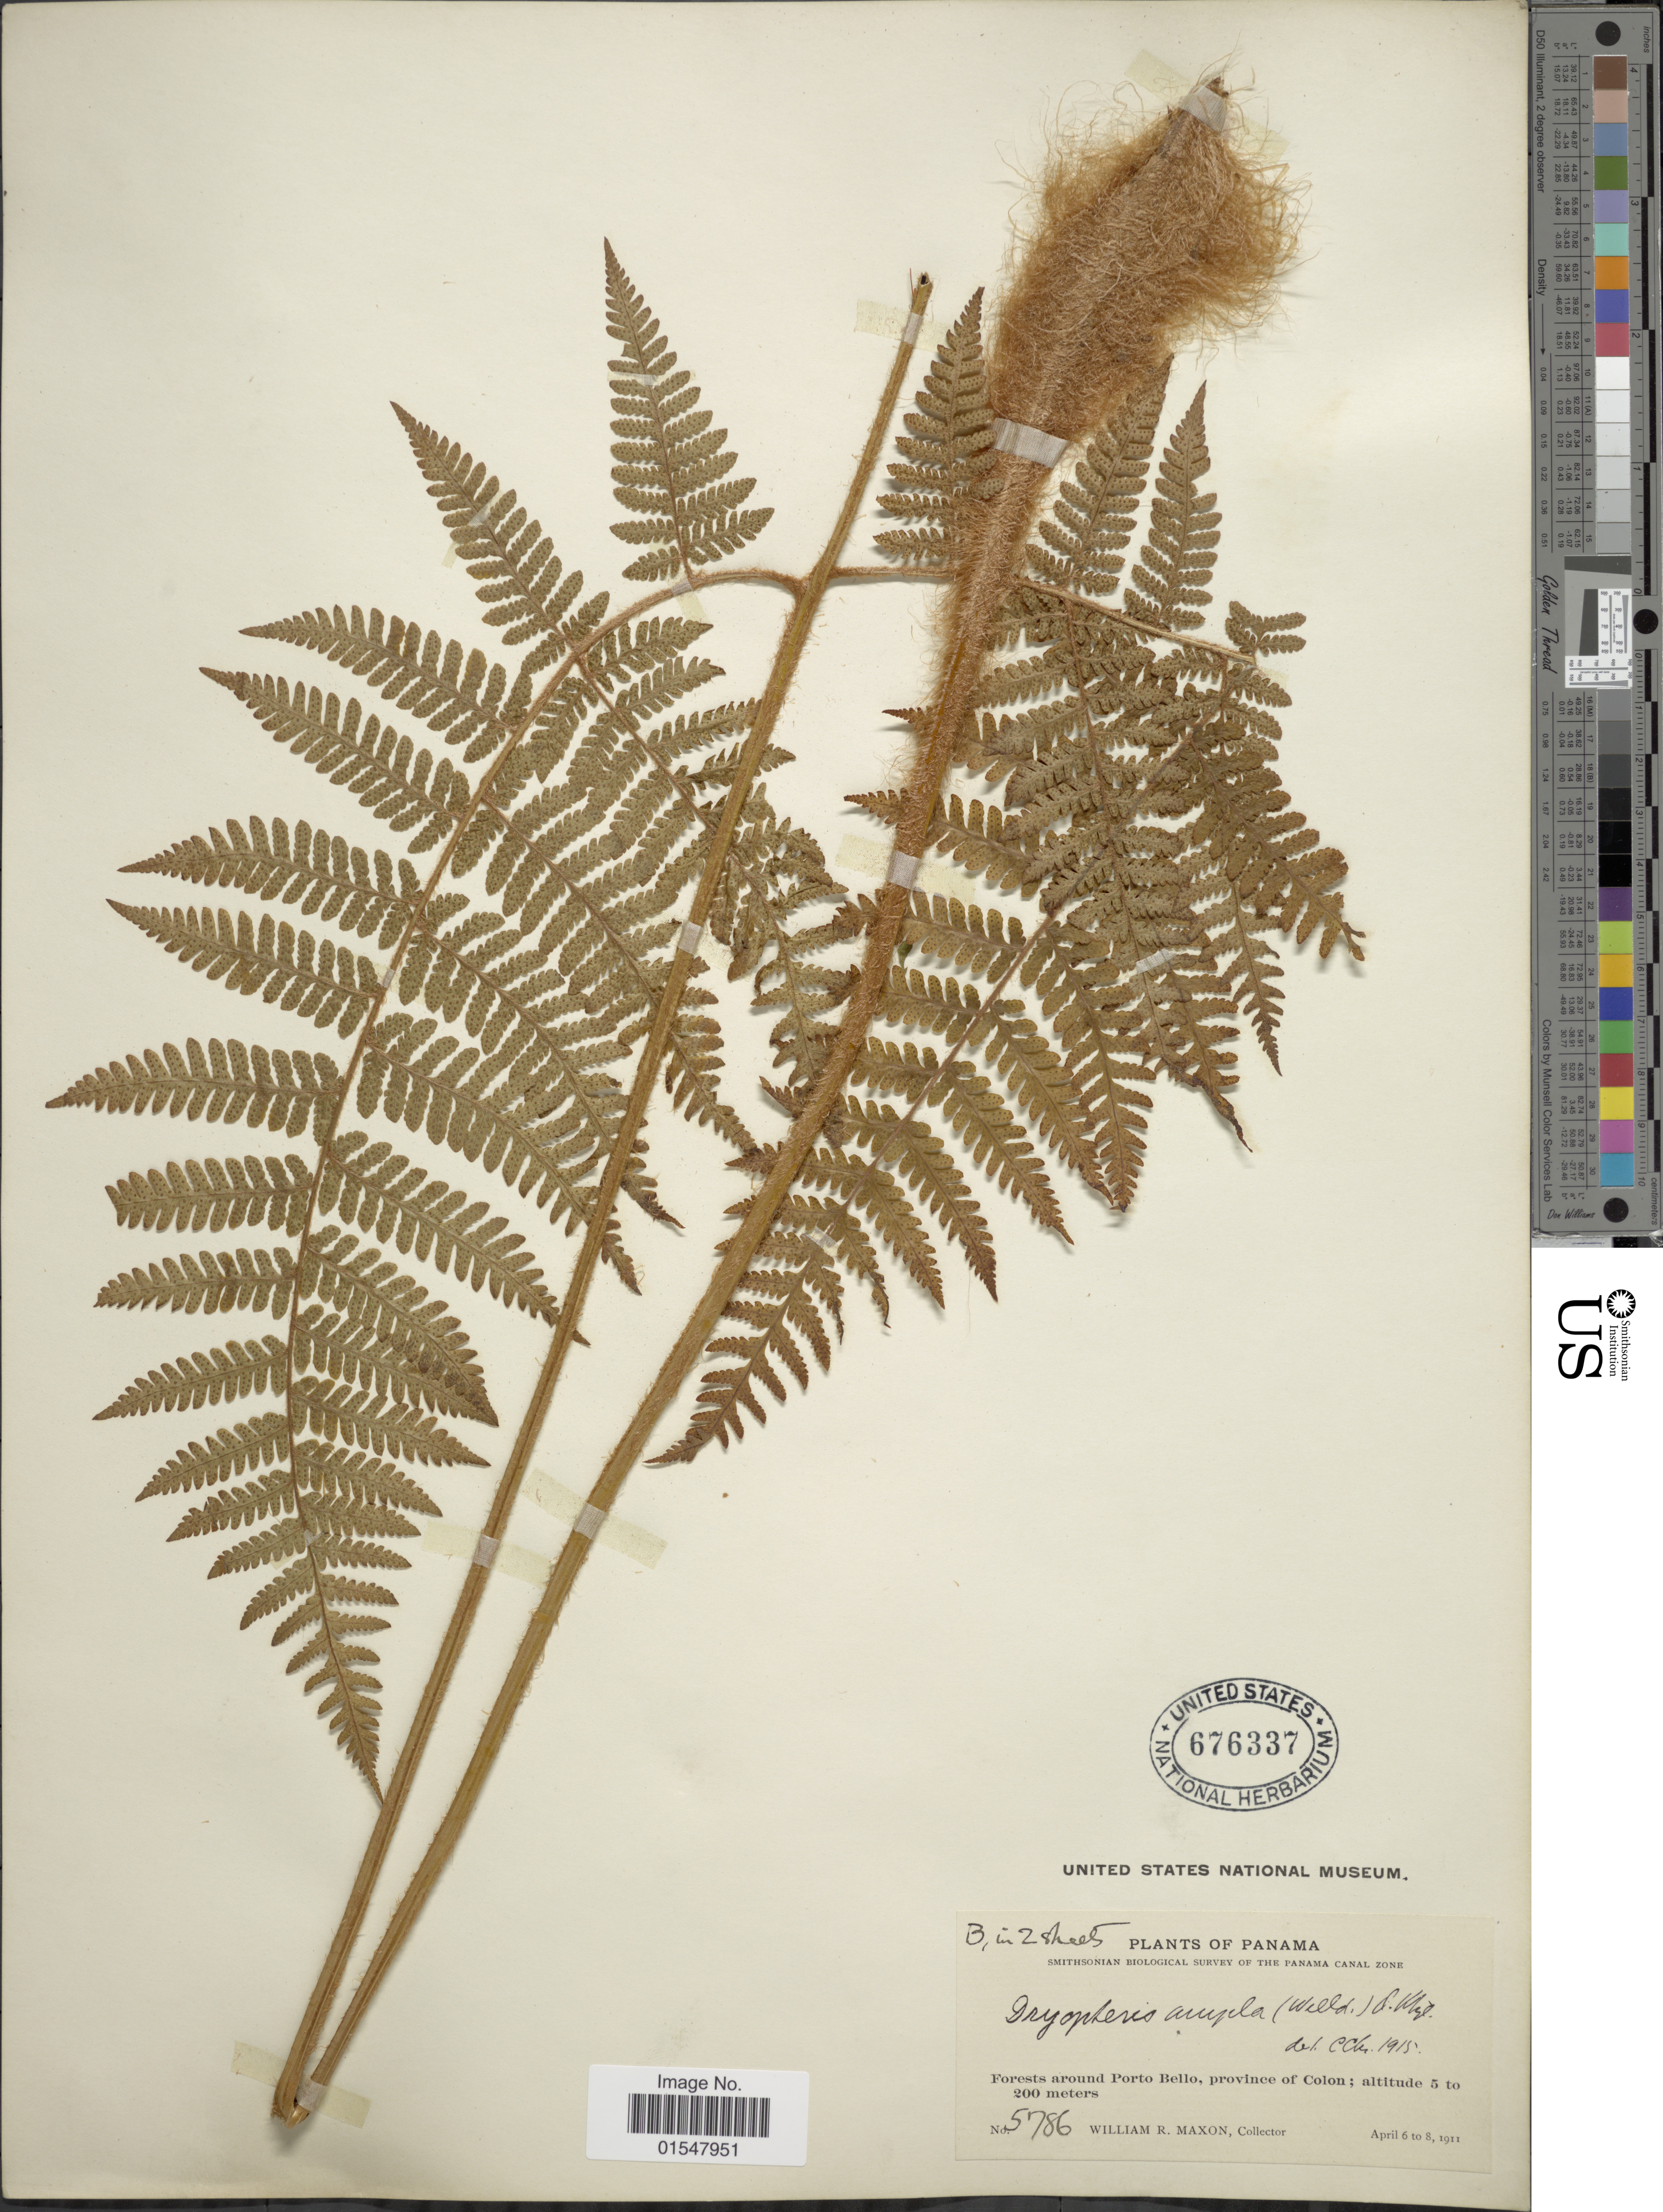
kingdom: Plantae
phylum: Tracheophyta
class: Polypodiopsida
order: Polypodiales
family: Dryopteridaceae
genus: Ctenitis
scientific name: Ctenitis sloanei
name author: (Poepp. ex Spreng.) C.V. Morton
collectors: W. R. Maxon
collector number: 5786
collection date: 1911-04-06/1911-04-08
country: Panama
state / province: Colón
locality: Panama, The Panama Canal zone. Forests around Porto Bello, province of Colon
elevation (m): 5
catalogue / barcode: US 676337